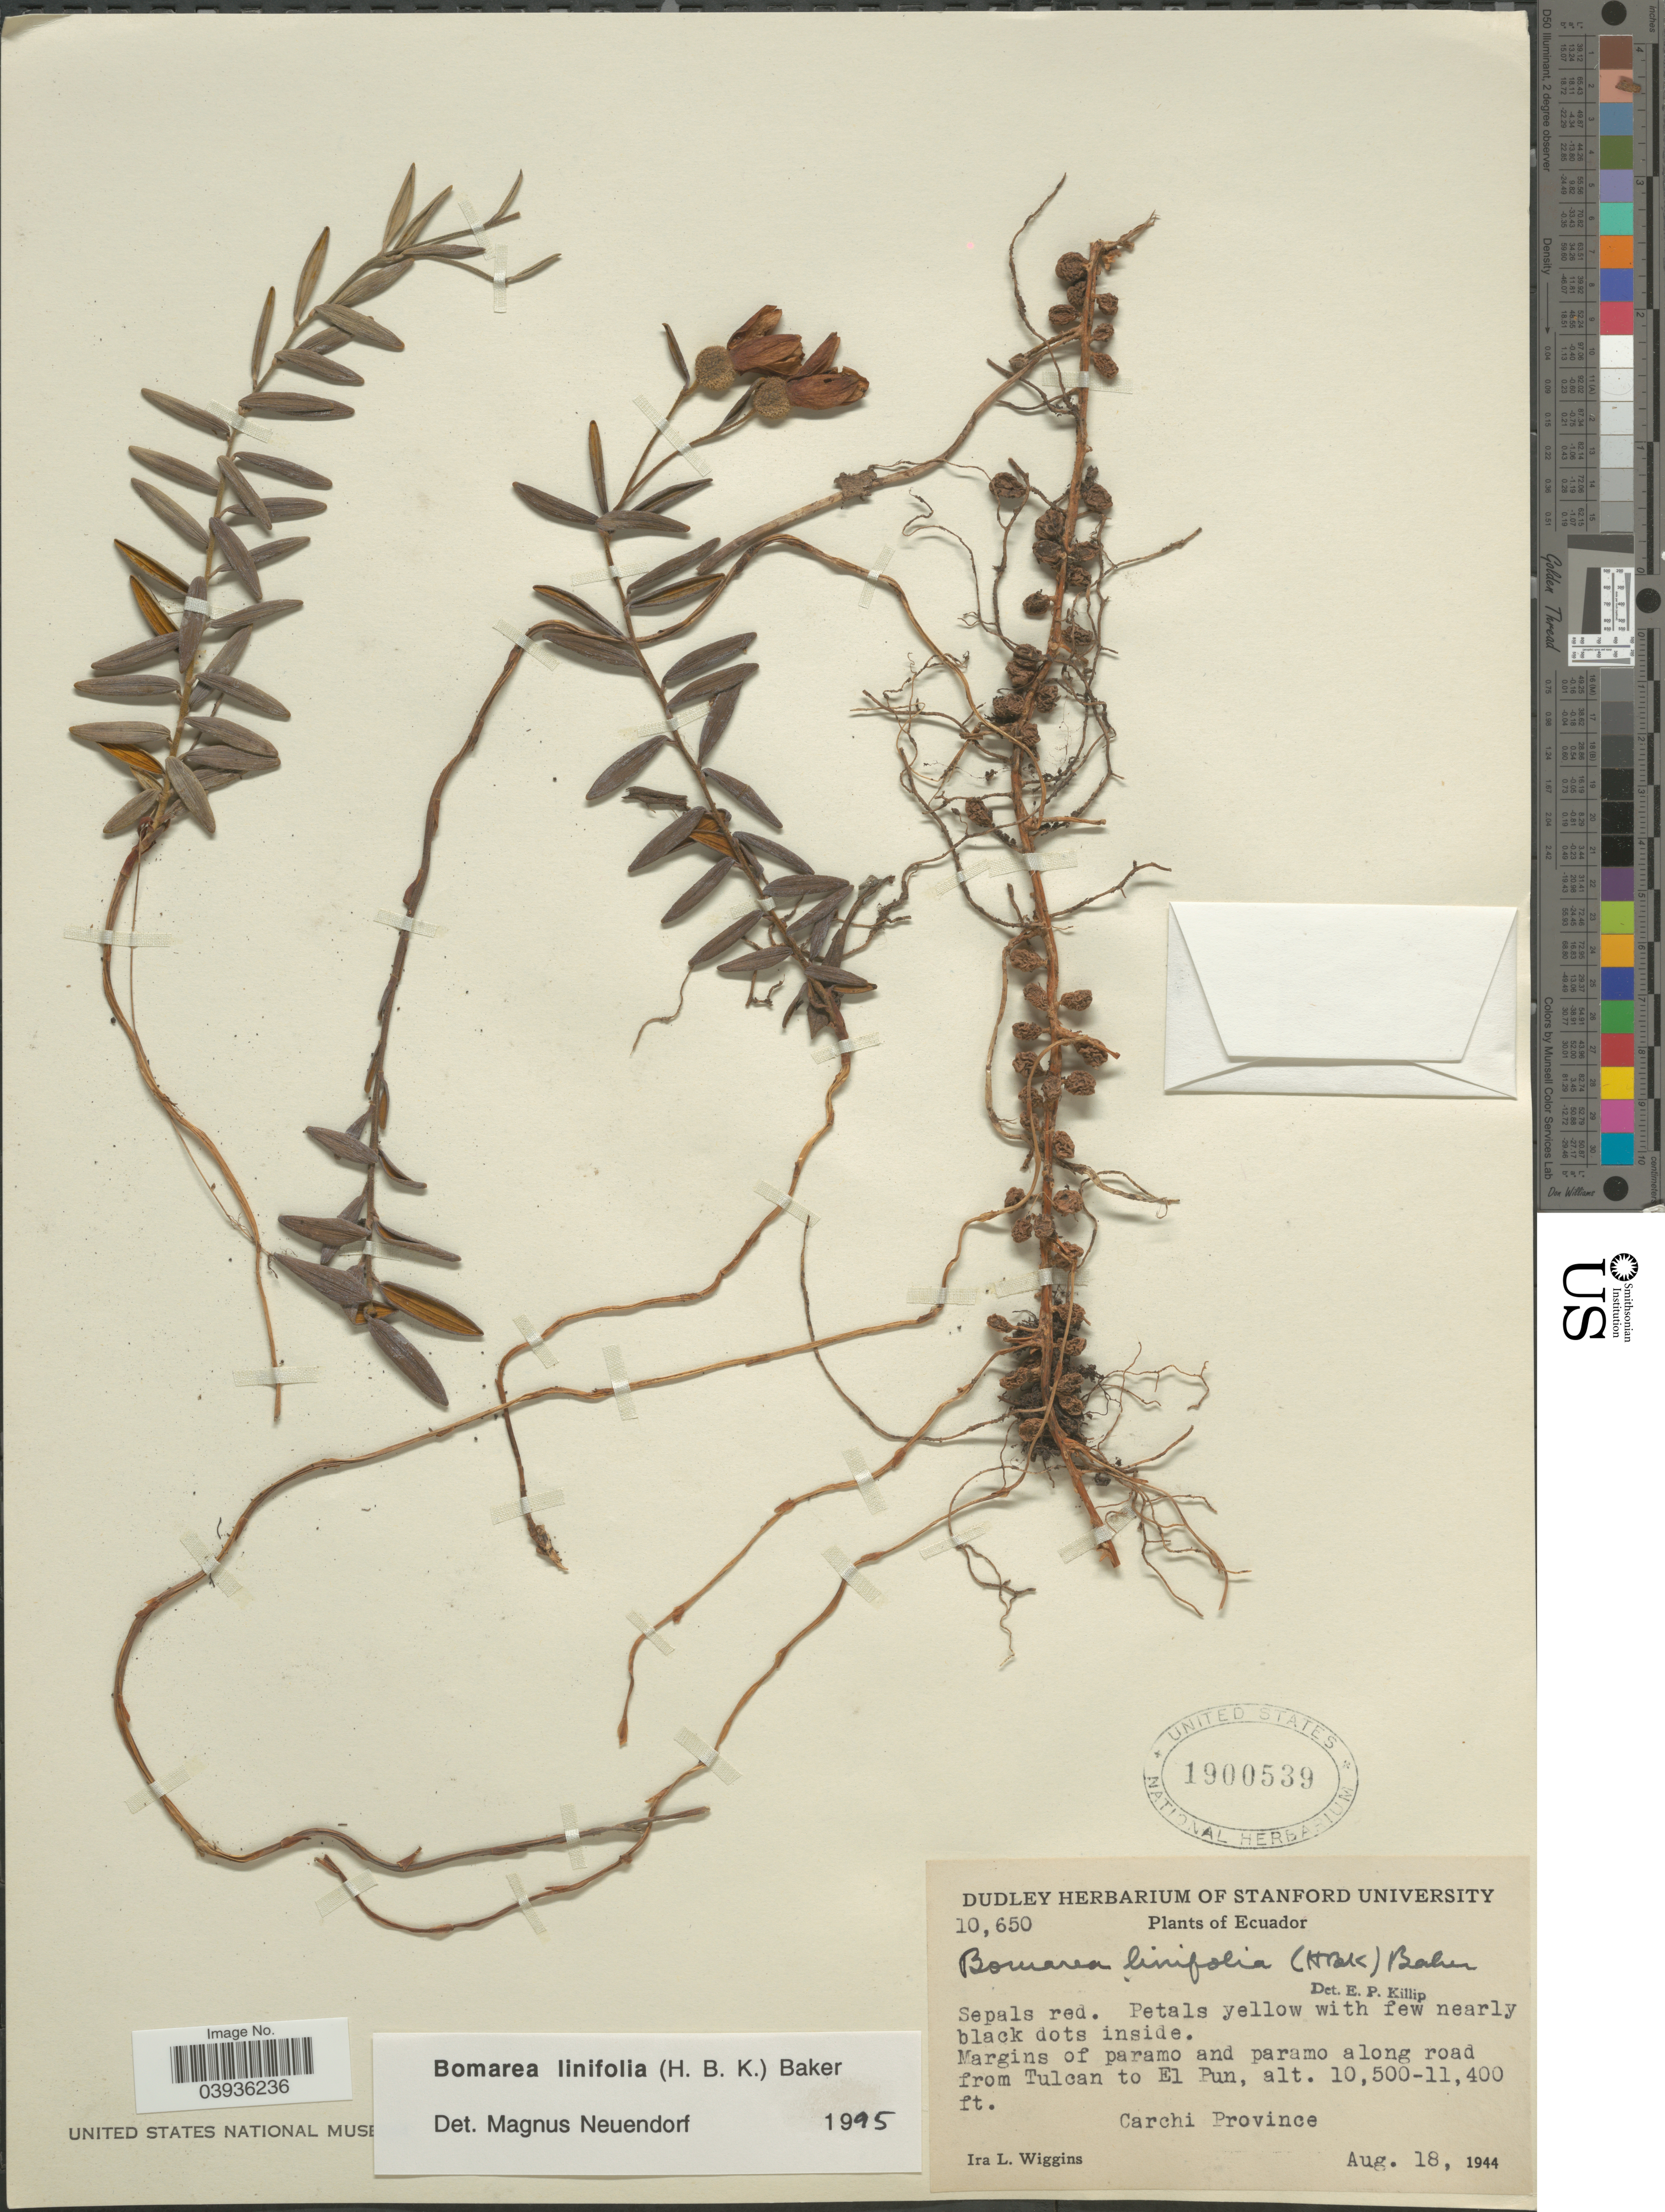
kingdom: Plantae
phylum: Tracheophyta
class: Liliopsida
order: Liliales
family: Alstroemeriaceae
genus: Bomarea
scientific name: Bomarea linifolia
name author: (Kunth) Baker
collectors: I. L. Wiggins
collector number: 10650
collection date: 1944-08-18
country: Ecuador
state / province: Carchi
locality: Margins of paramo and paramo along road from Tulcan to El Pun.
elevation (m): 3200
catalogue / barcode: US 1900539